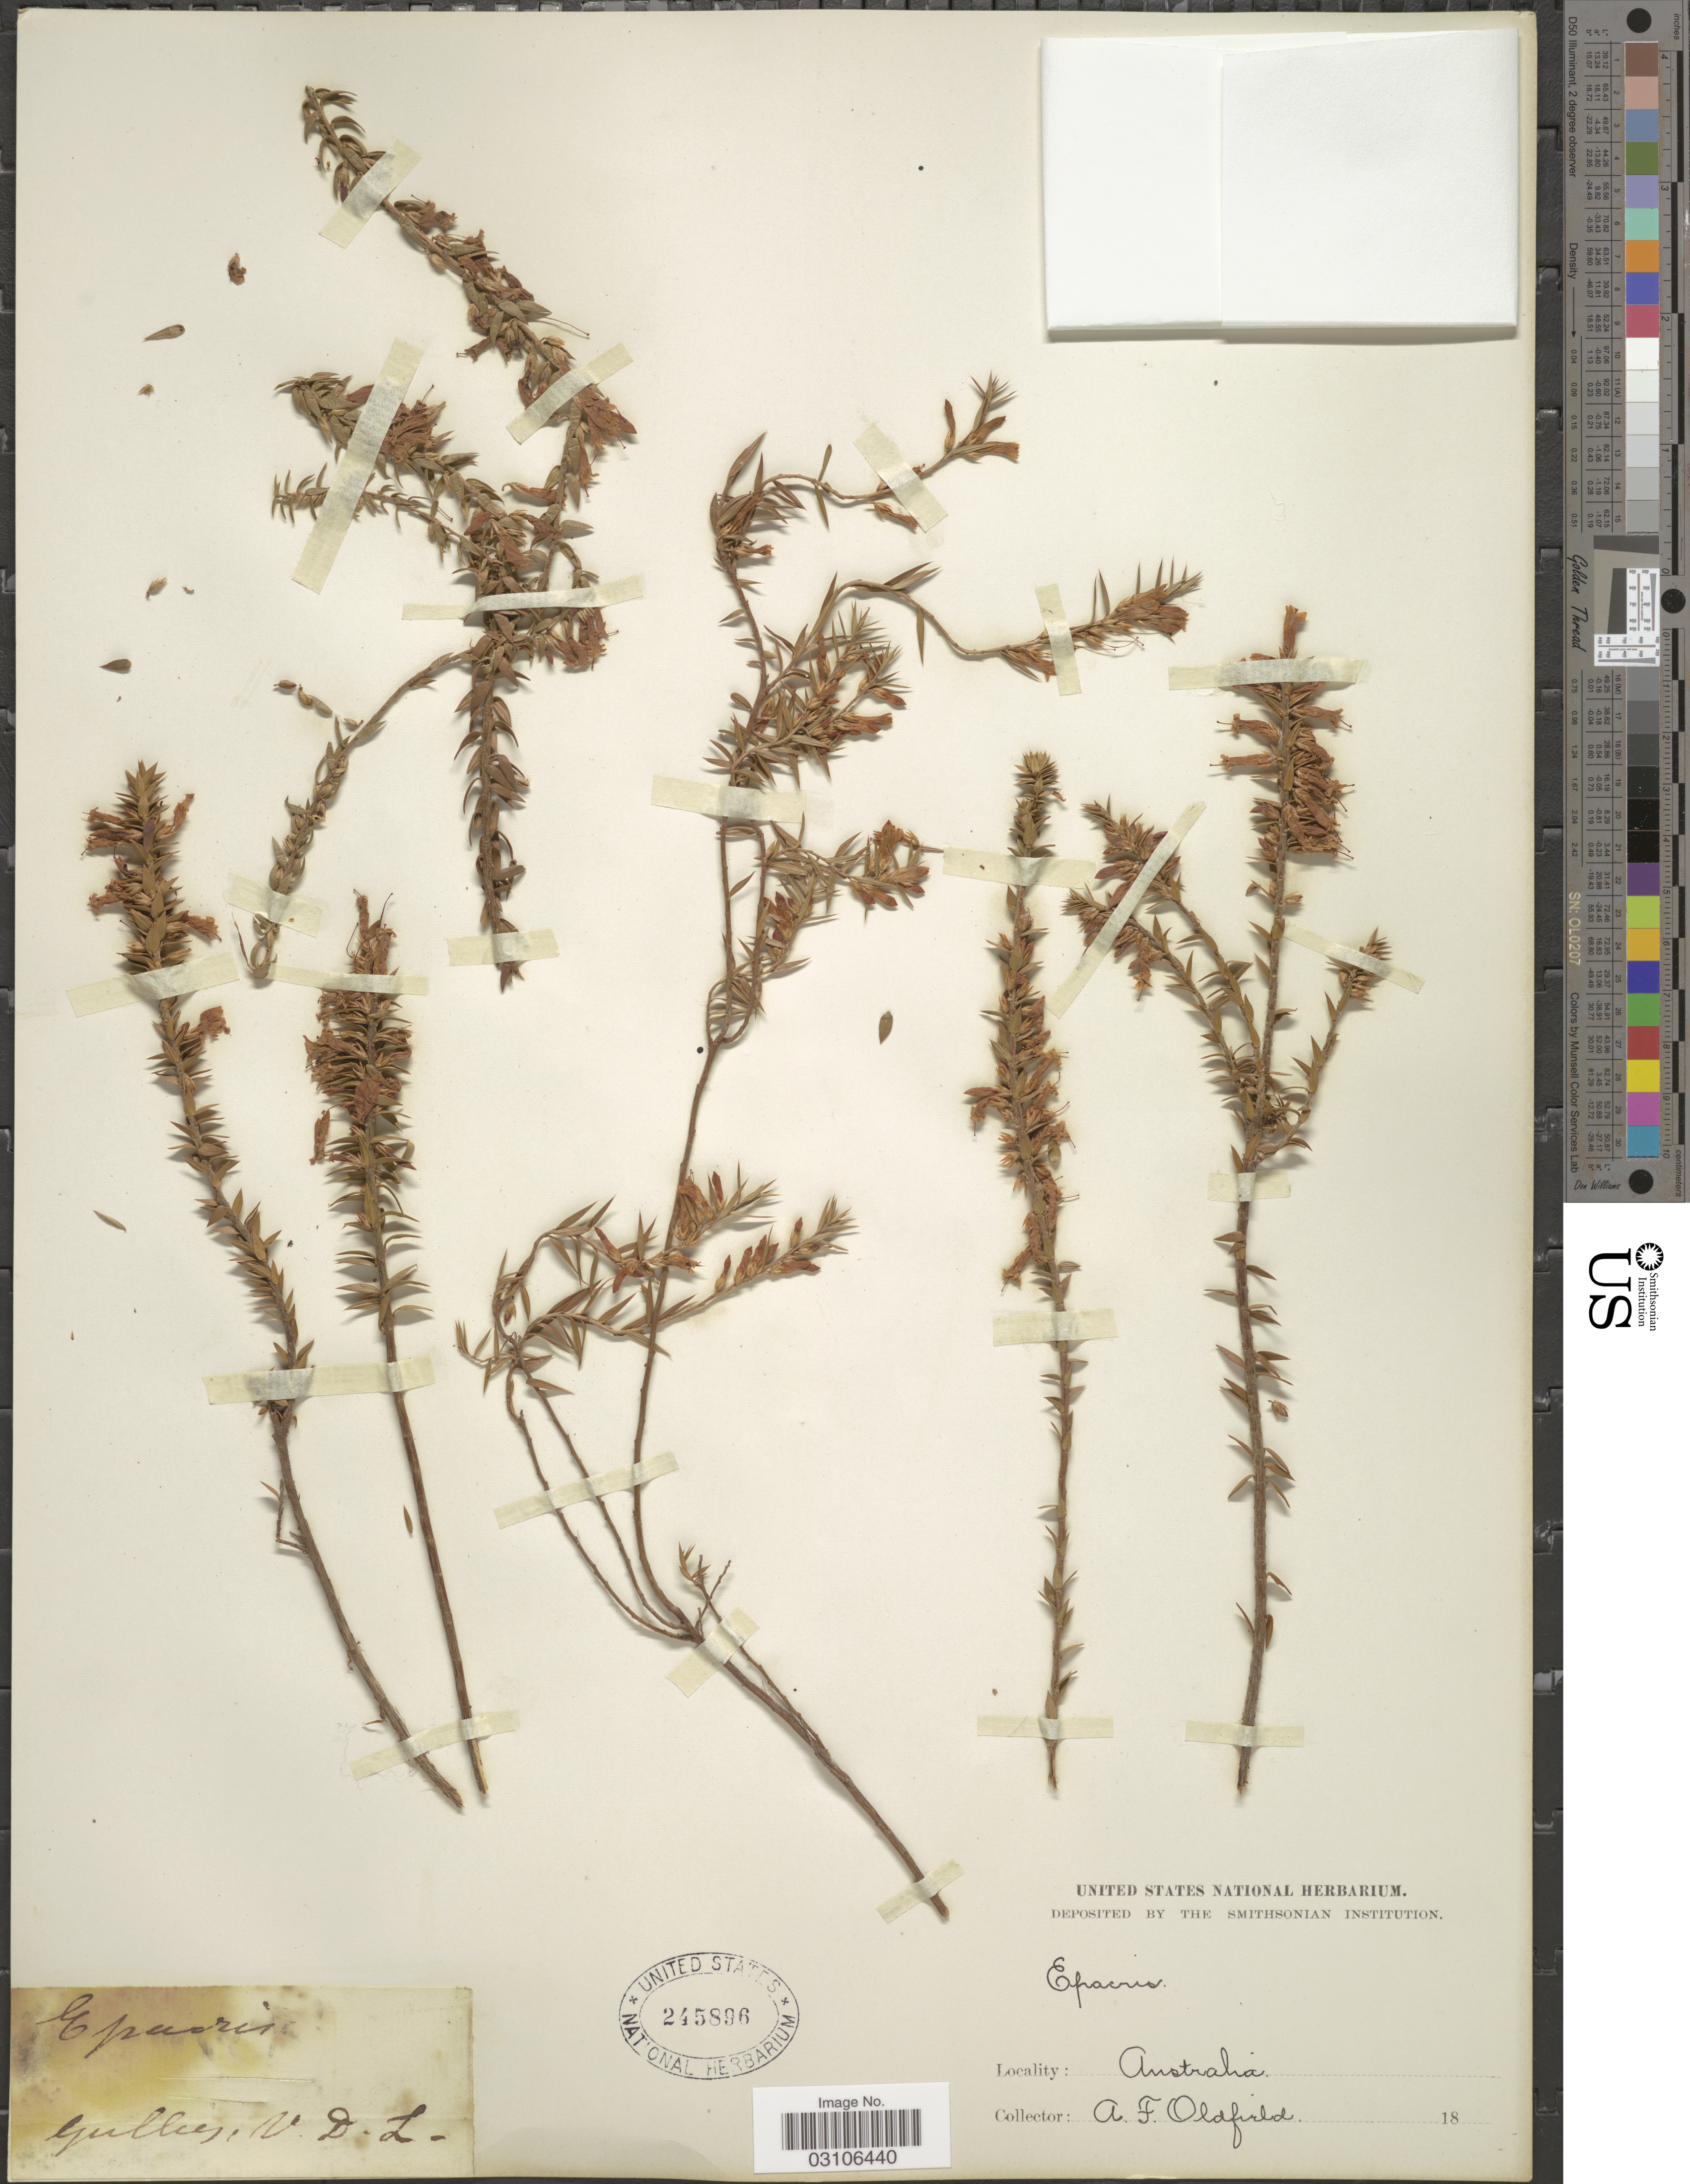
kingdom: Plantae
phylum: Tracheophyta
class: Magnoliopsida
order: Ericales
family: Ericaceae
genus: Epacris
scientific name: Epacris sp.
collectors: A. Oldfield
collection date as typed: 18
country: Australia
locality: Gullies, V.D.L.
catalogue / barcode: US 245896